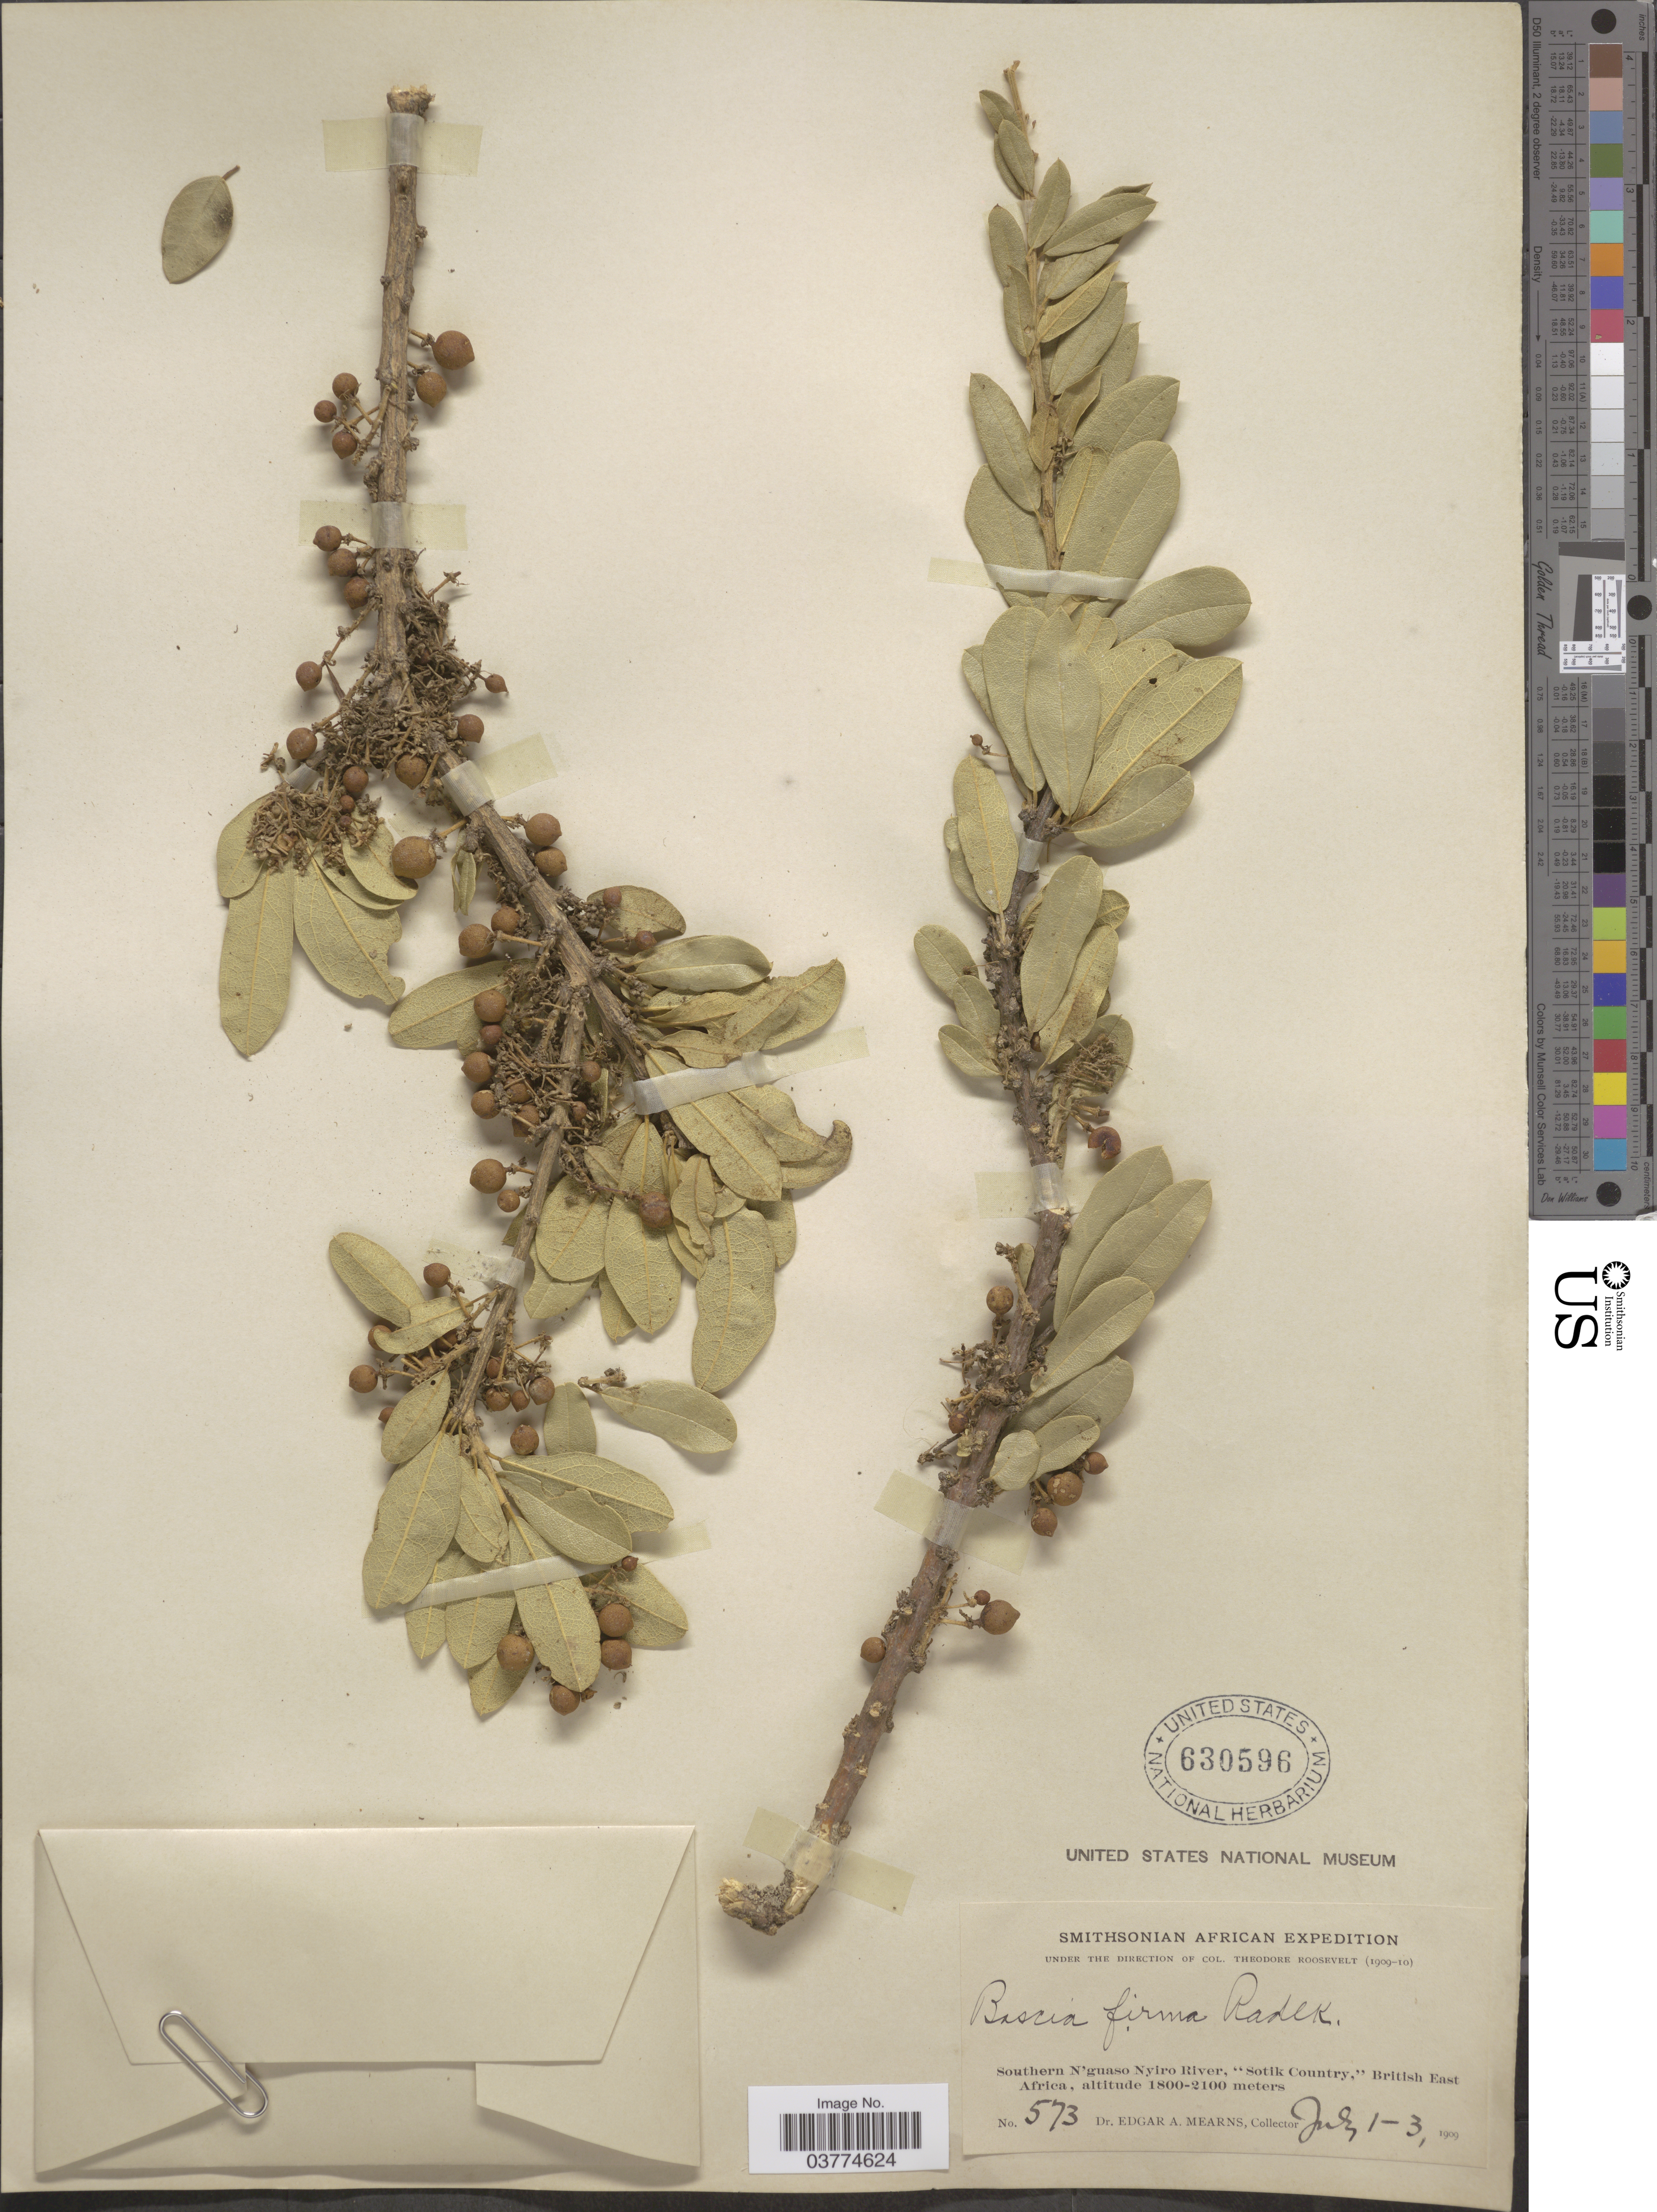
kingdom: Plantae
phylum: Tracheophyta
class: Magnoliopsida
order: Brassicales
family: Capparaceae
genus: Boscia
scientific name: Boscia firma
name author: Radlk.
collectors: E. A. Mearns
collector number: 573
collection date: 1909-07-01/1909-07-03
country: Kenya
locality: Southern N'guaso Nyiro River, "Sotik Country," British East Africa.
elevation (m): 1800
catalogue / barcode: US 630596